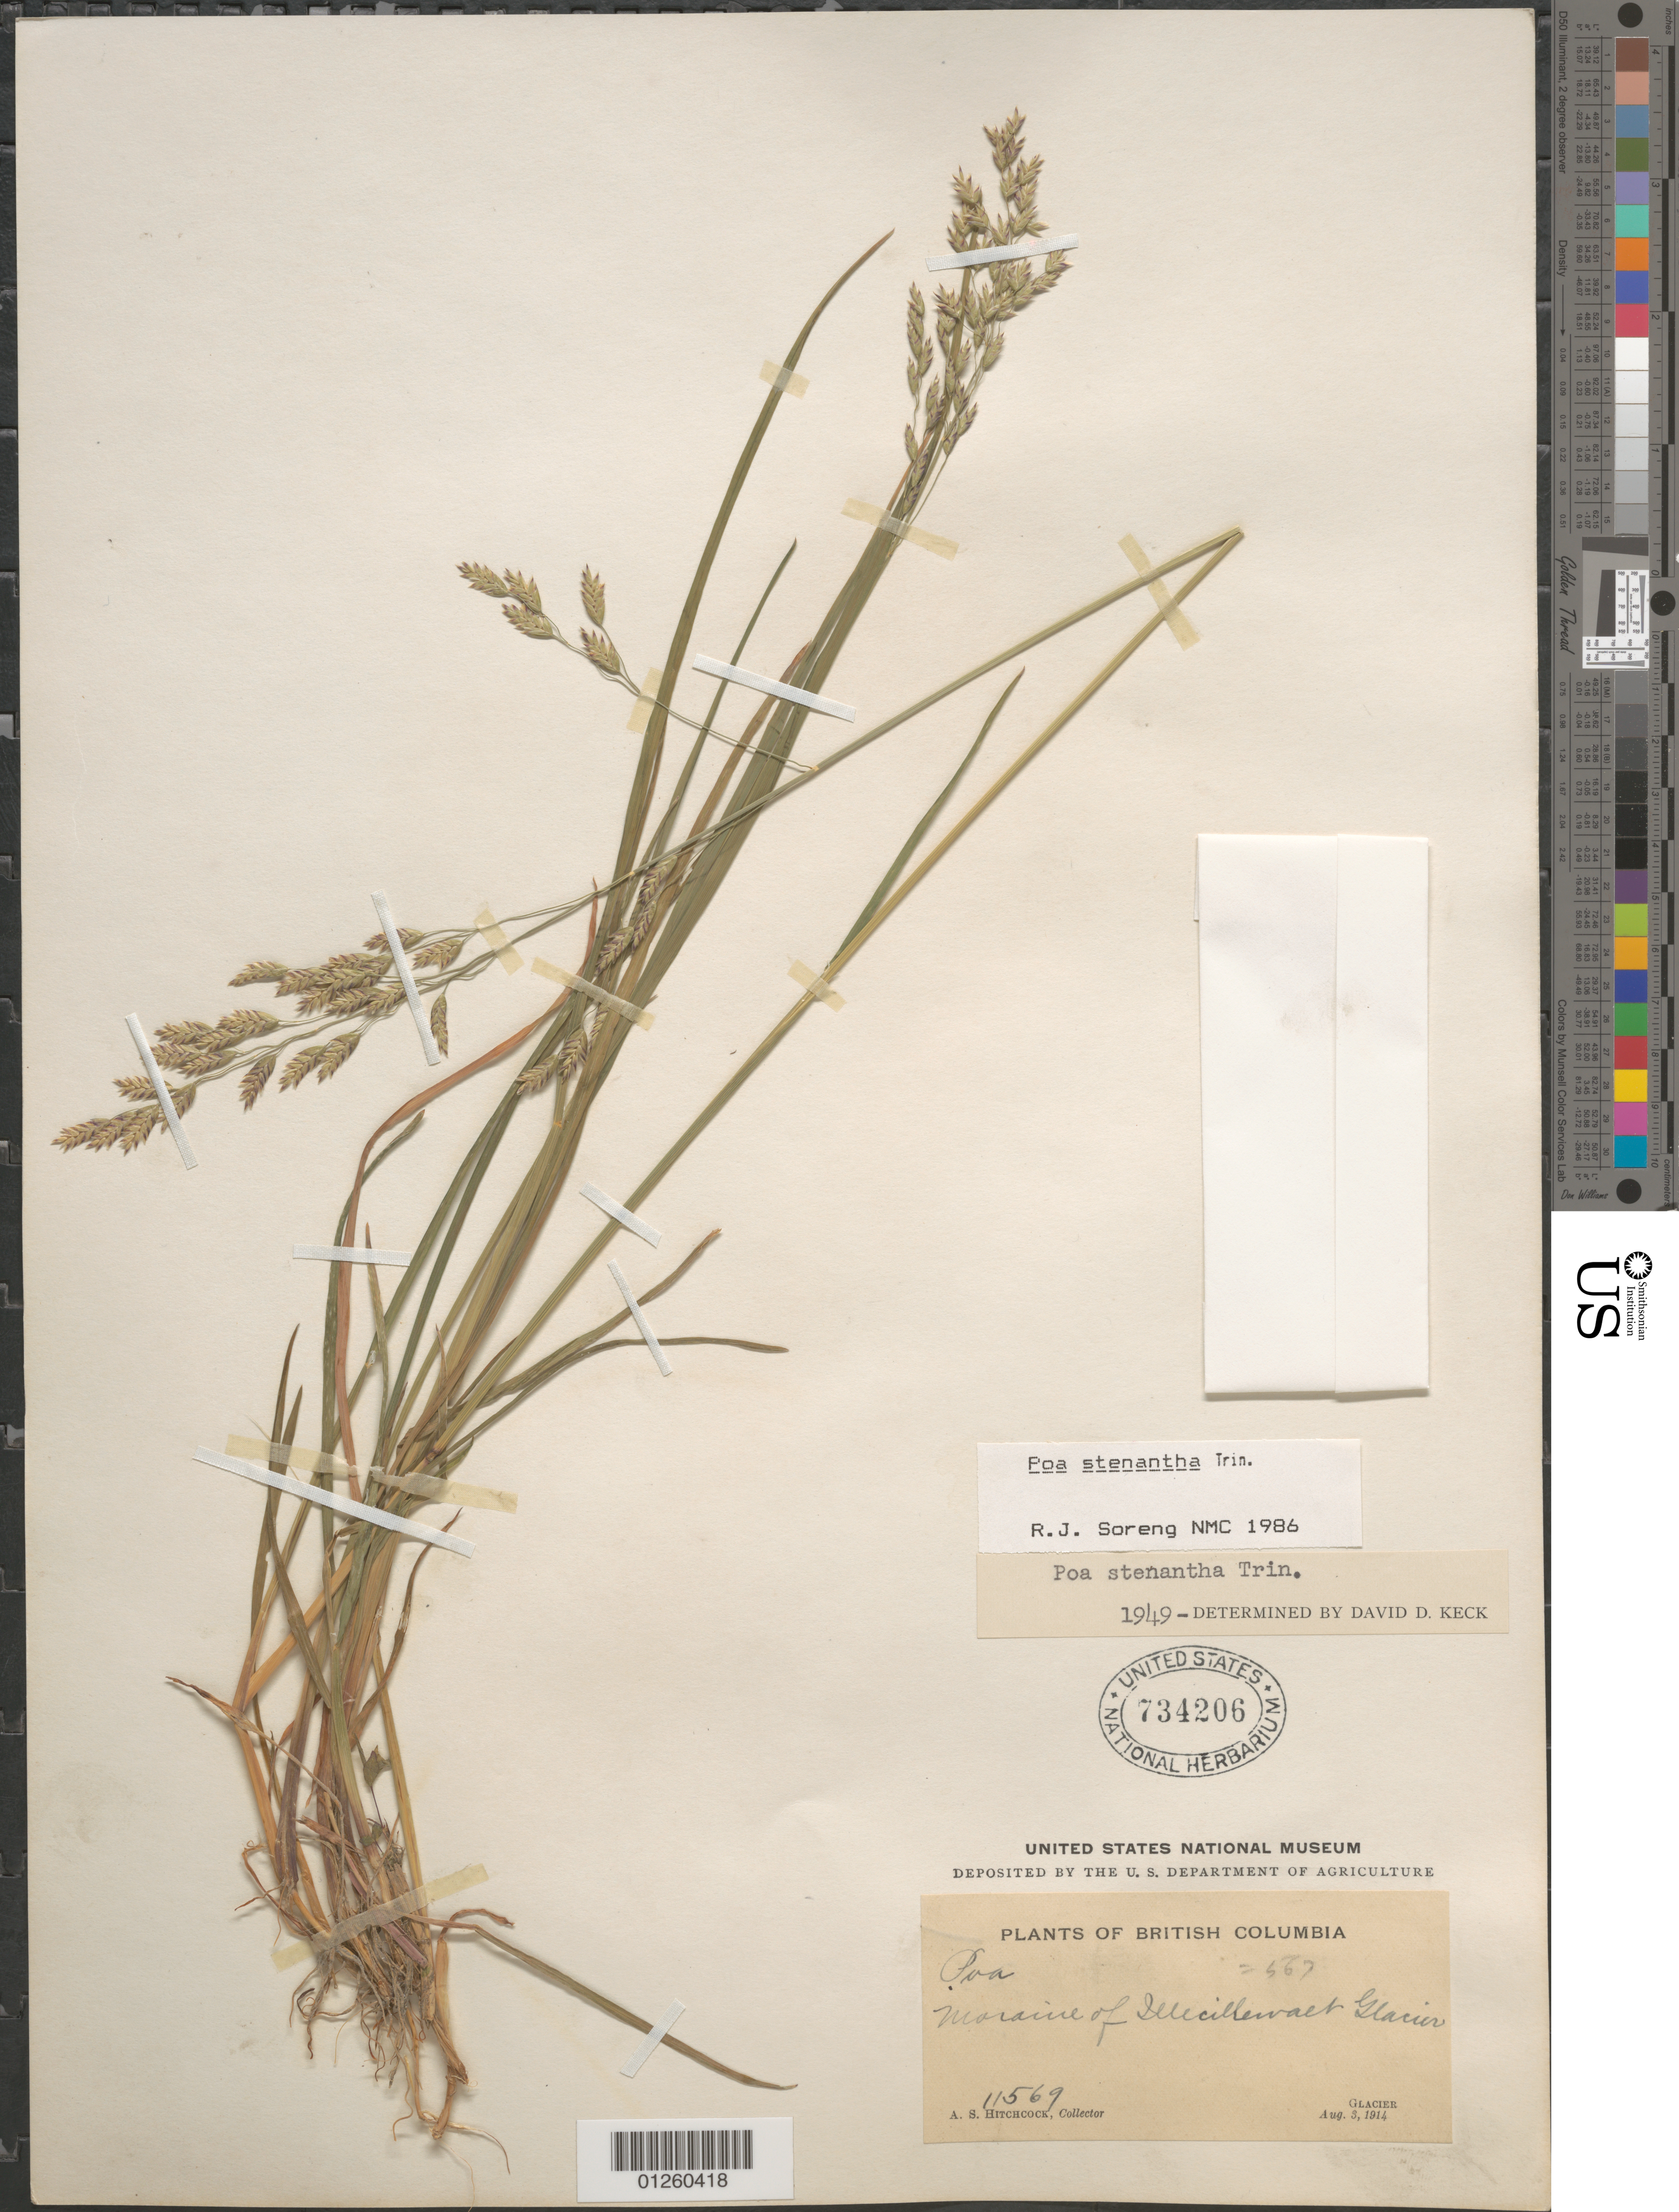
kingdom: Plantae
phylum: Tracheophyta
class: Liliopsida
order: Poales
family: Poaceae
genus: Poa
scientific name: Poa stenantha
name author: Trin.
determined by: Soreng, Robert J., Research Associate (BOT), Smithsonian Institution - National Museum of Natural History (UNITED STATES)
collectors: A. Hitchcock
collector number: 11569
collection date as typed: Aug. 3, 1914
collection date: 1914-08-03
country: Canada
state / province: British Columbia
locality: Morain of Illecillewaet Glacier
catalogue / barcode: US 734206